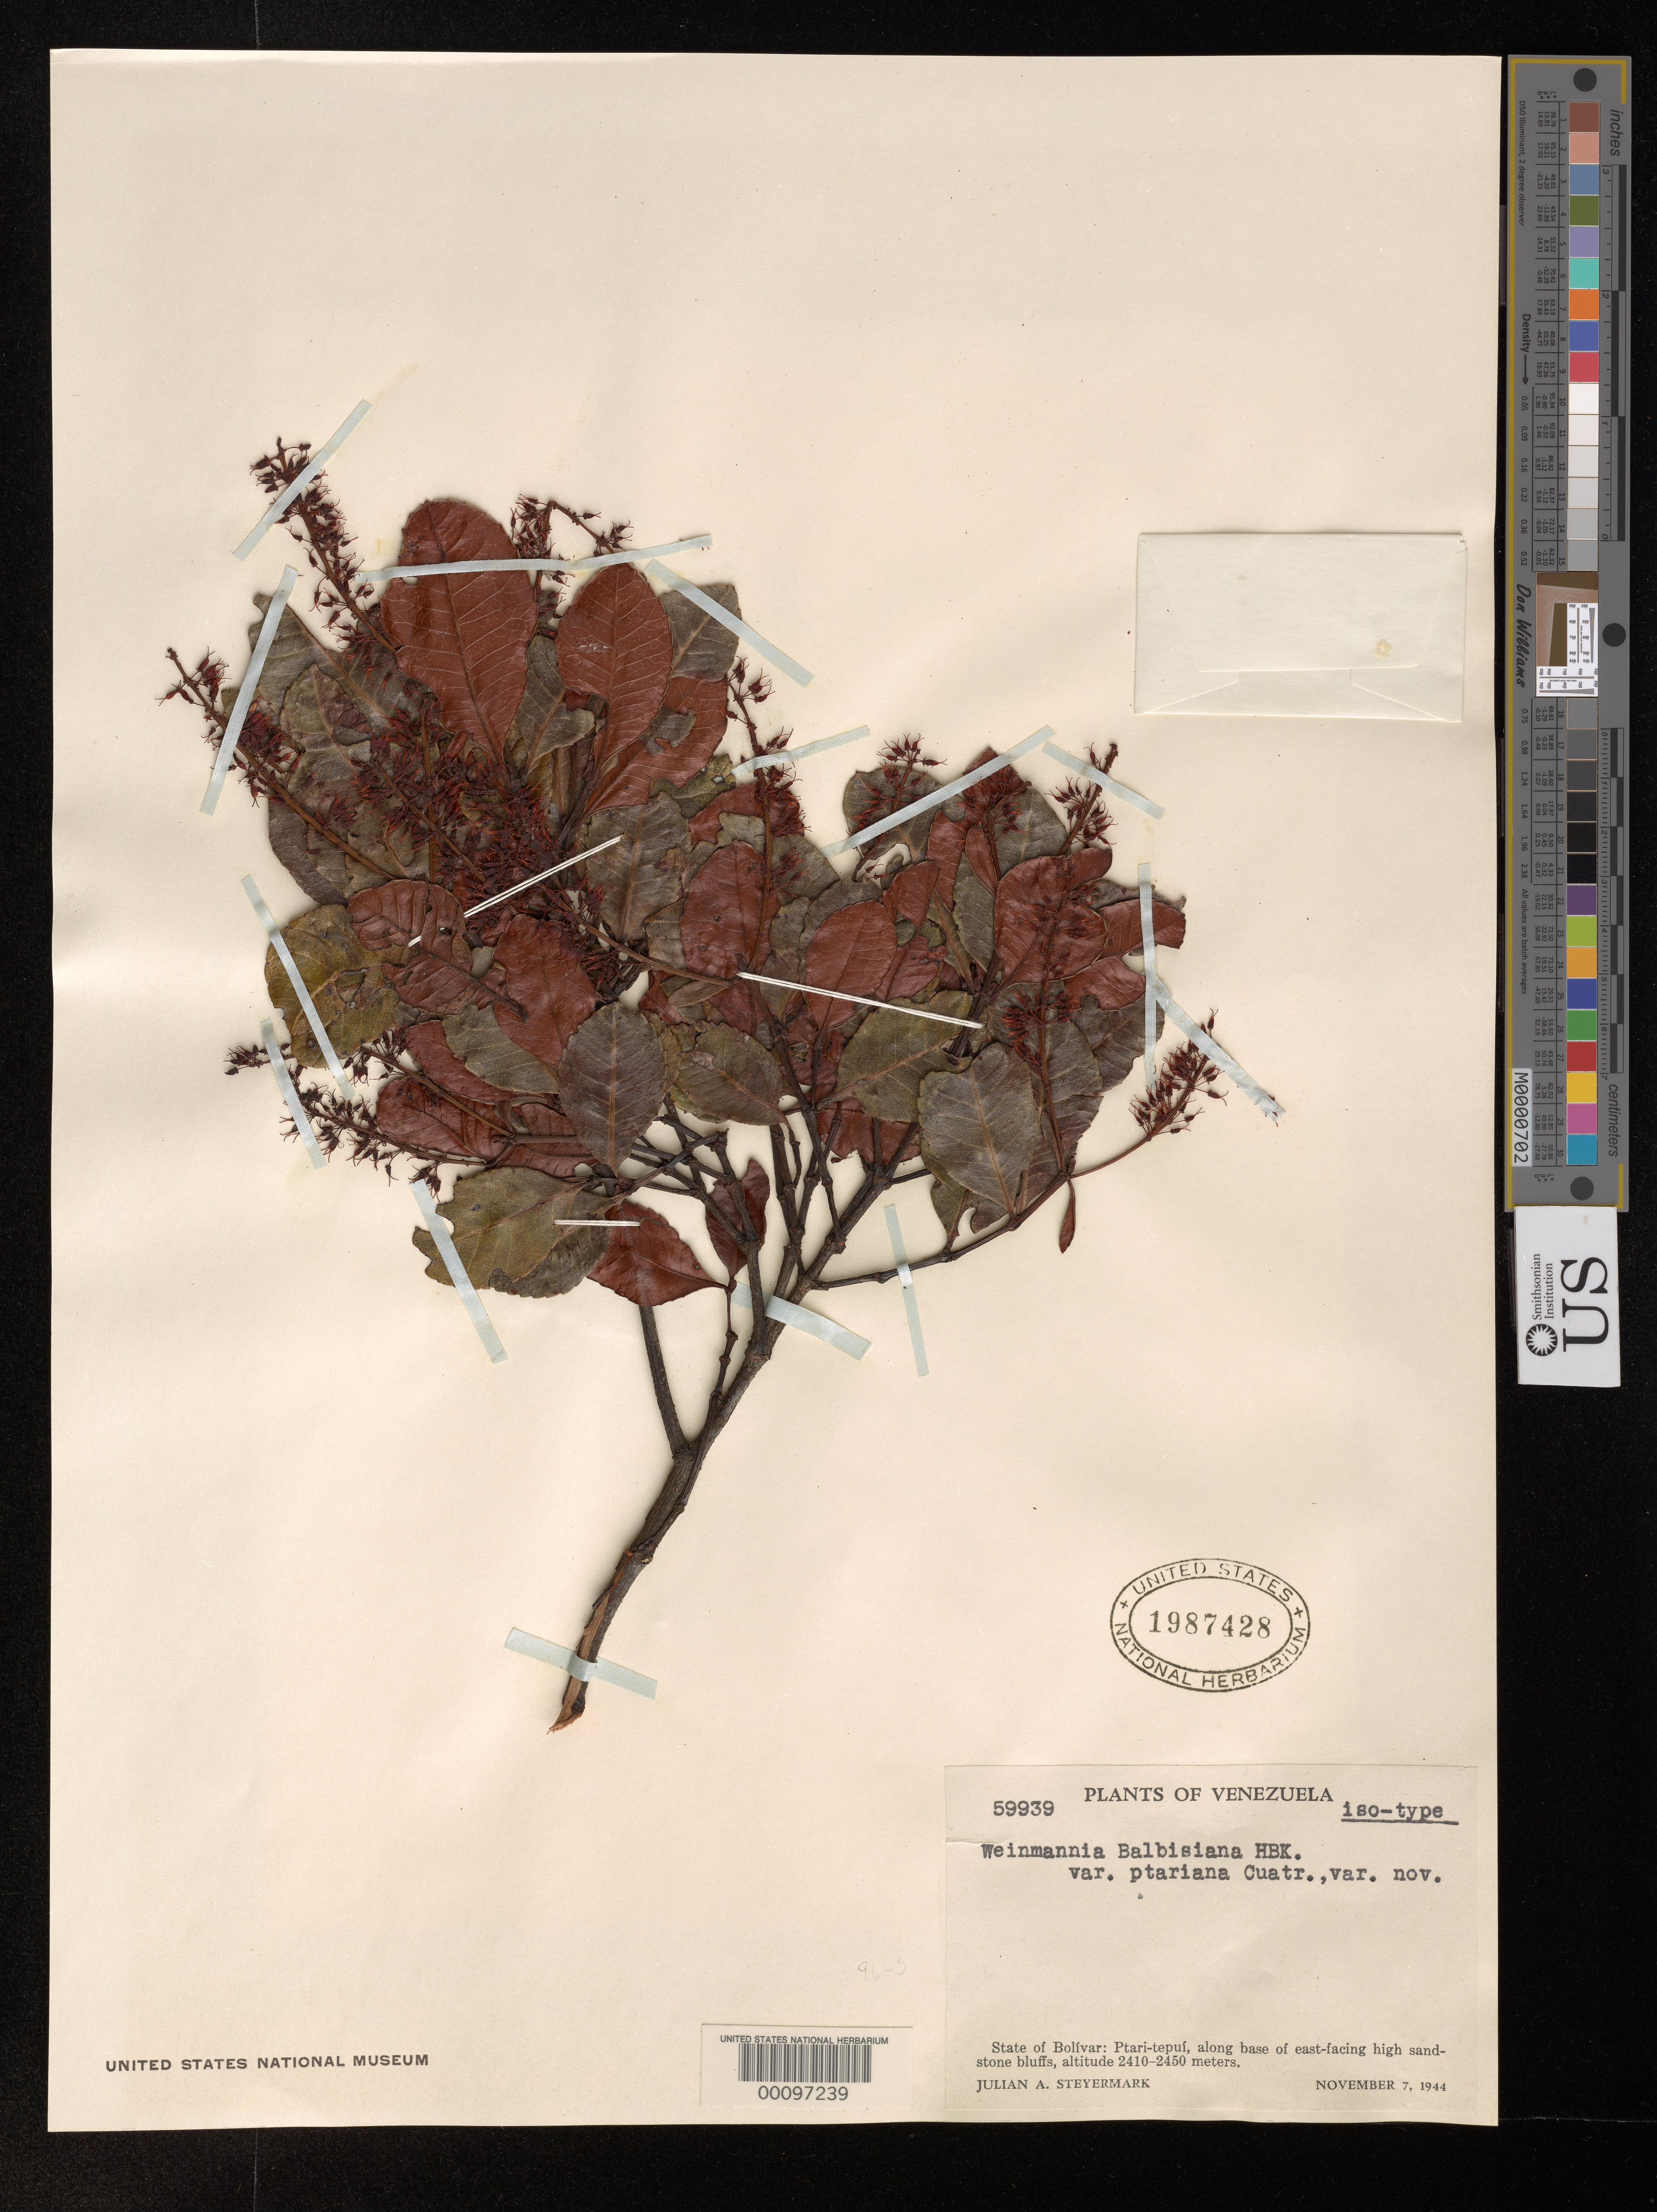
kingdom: Plantae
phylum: Tracheophyta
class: Magnoliopsida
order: Oxalidales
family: Cunoniaceae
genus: Weinmannia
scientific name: Weinmannia balbisiana var. ptariana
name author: Cuatrec.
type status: Isotype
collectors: J. Steyermark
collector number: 59939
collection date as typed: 07 Nov 1944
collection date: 1944-11-07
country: Venezuela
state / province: Bolivar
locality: Ptari-tepui.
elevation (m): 2410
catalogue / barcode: US 1987428